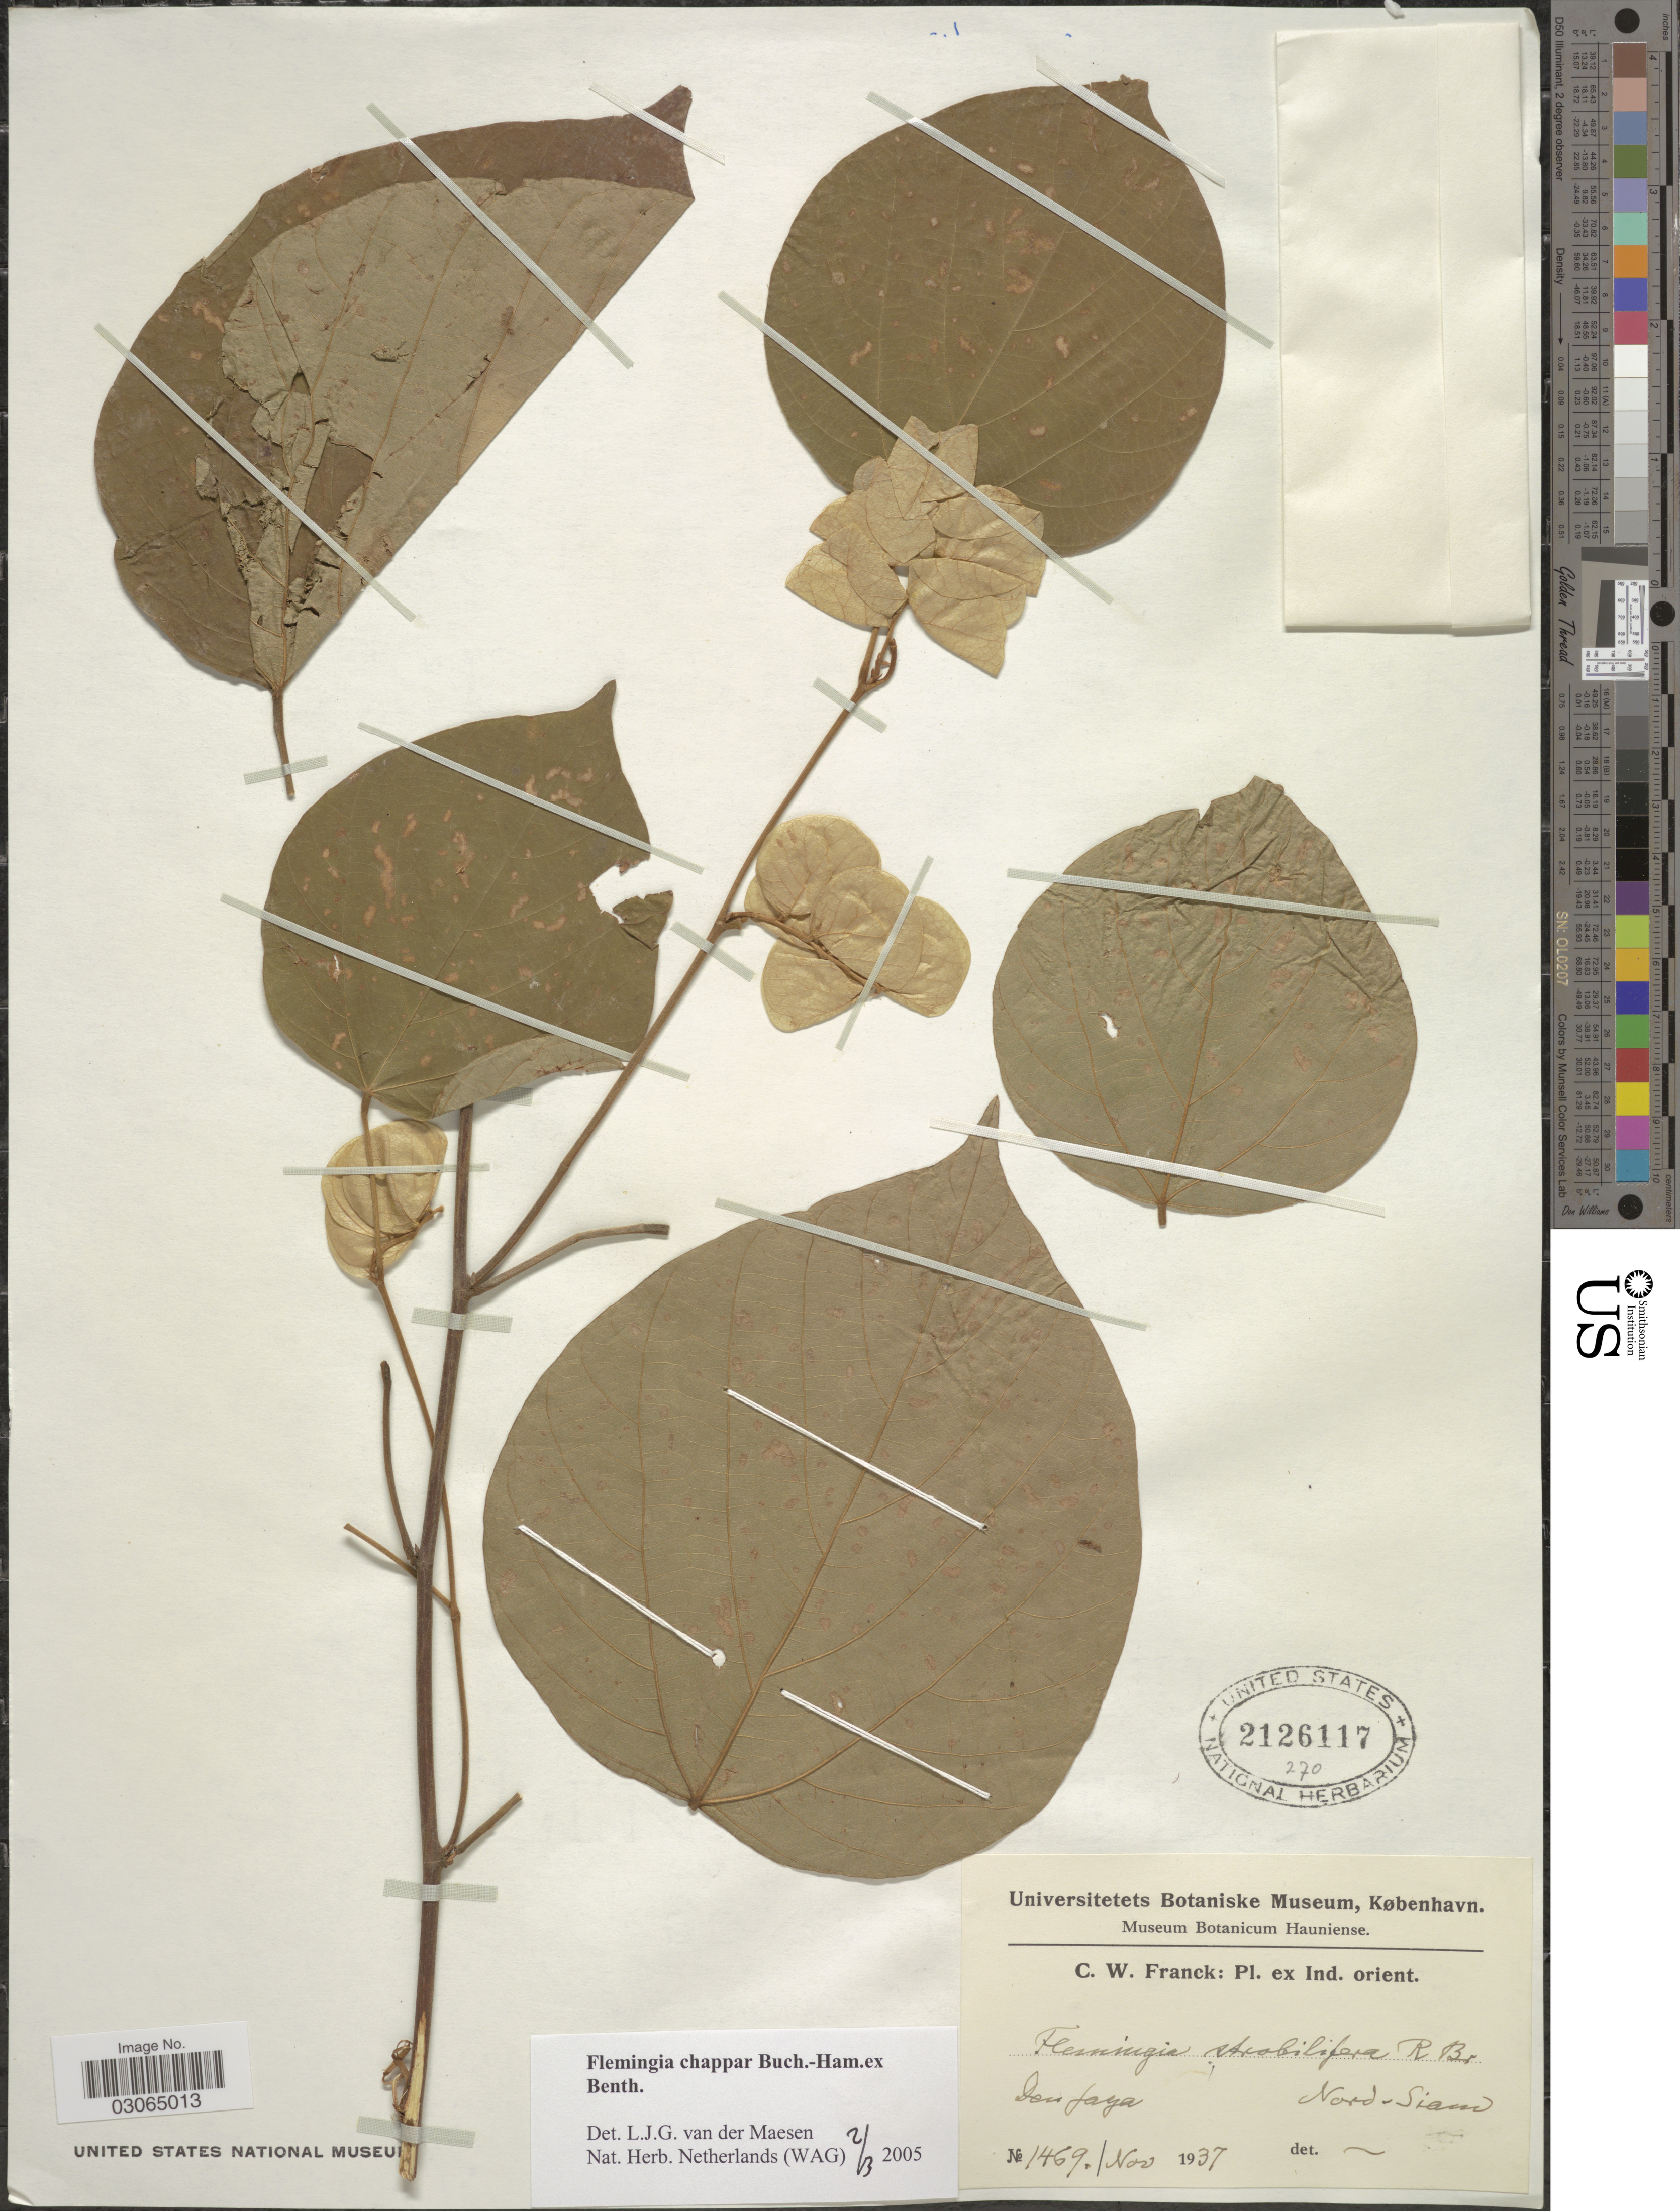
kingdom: Plantae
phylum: Tracheophyta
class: Magnoliopsida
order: Fabales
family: Fabaceae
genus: Flemingia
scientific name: Flemingia chappar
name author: Benth.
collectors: C. Franck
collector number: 1469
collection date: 1937-11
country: Thailand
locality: Den Jaya. [interpreted] Nord-Siam. Ind. orient.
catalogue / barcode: US 2126117